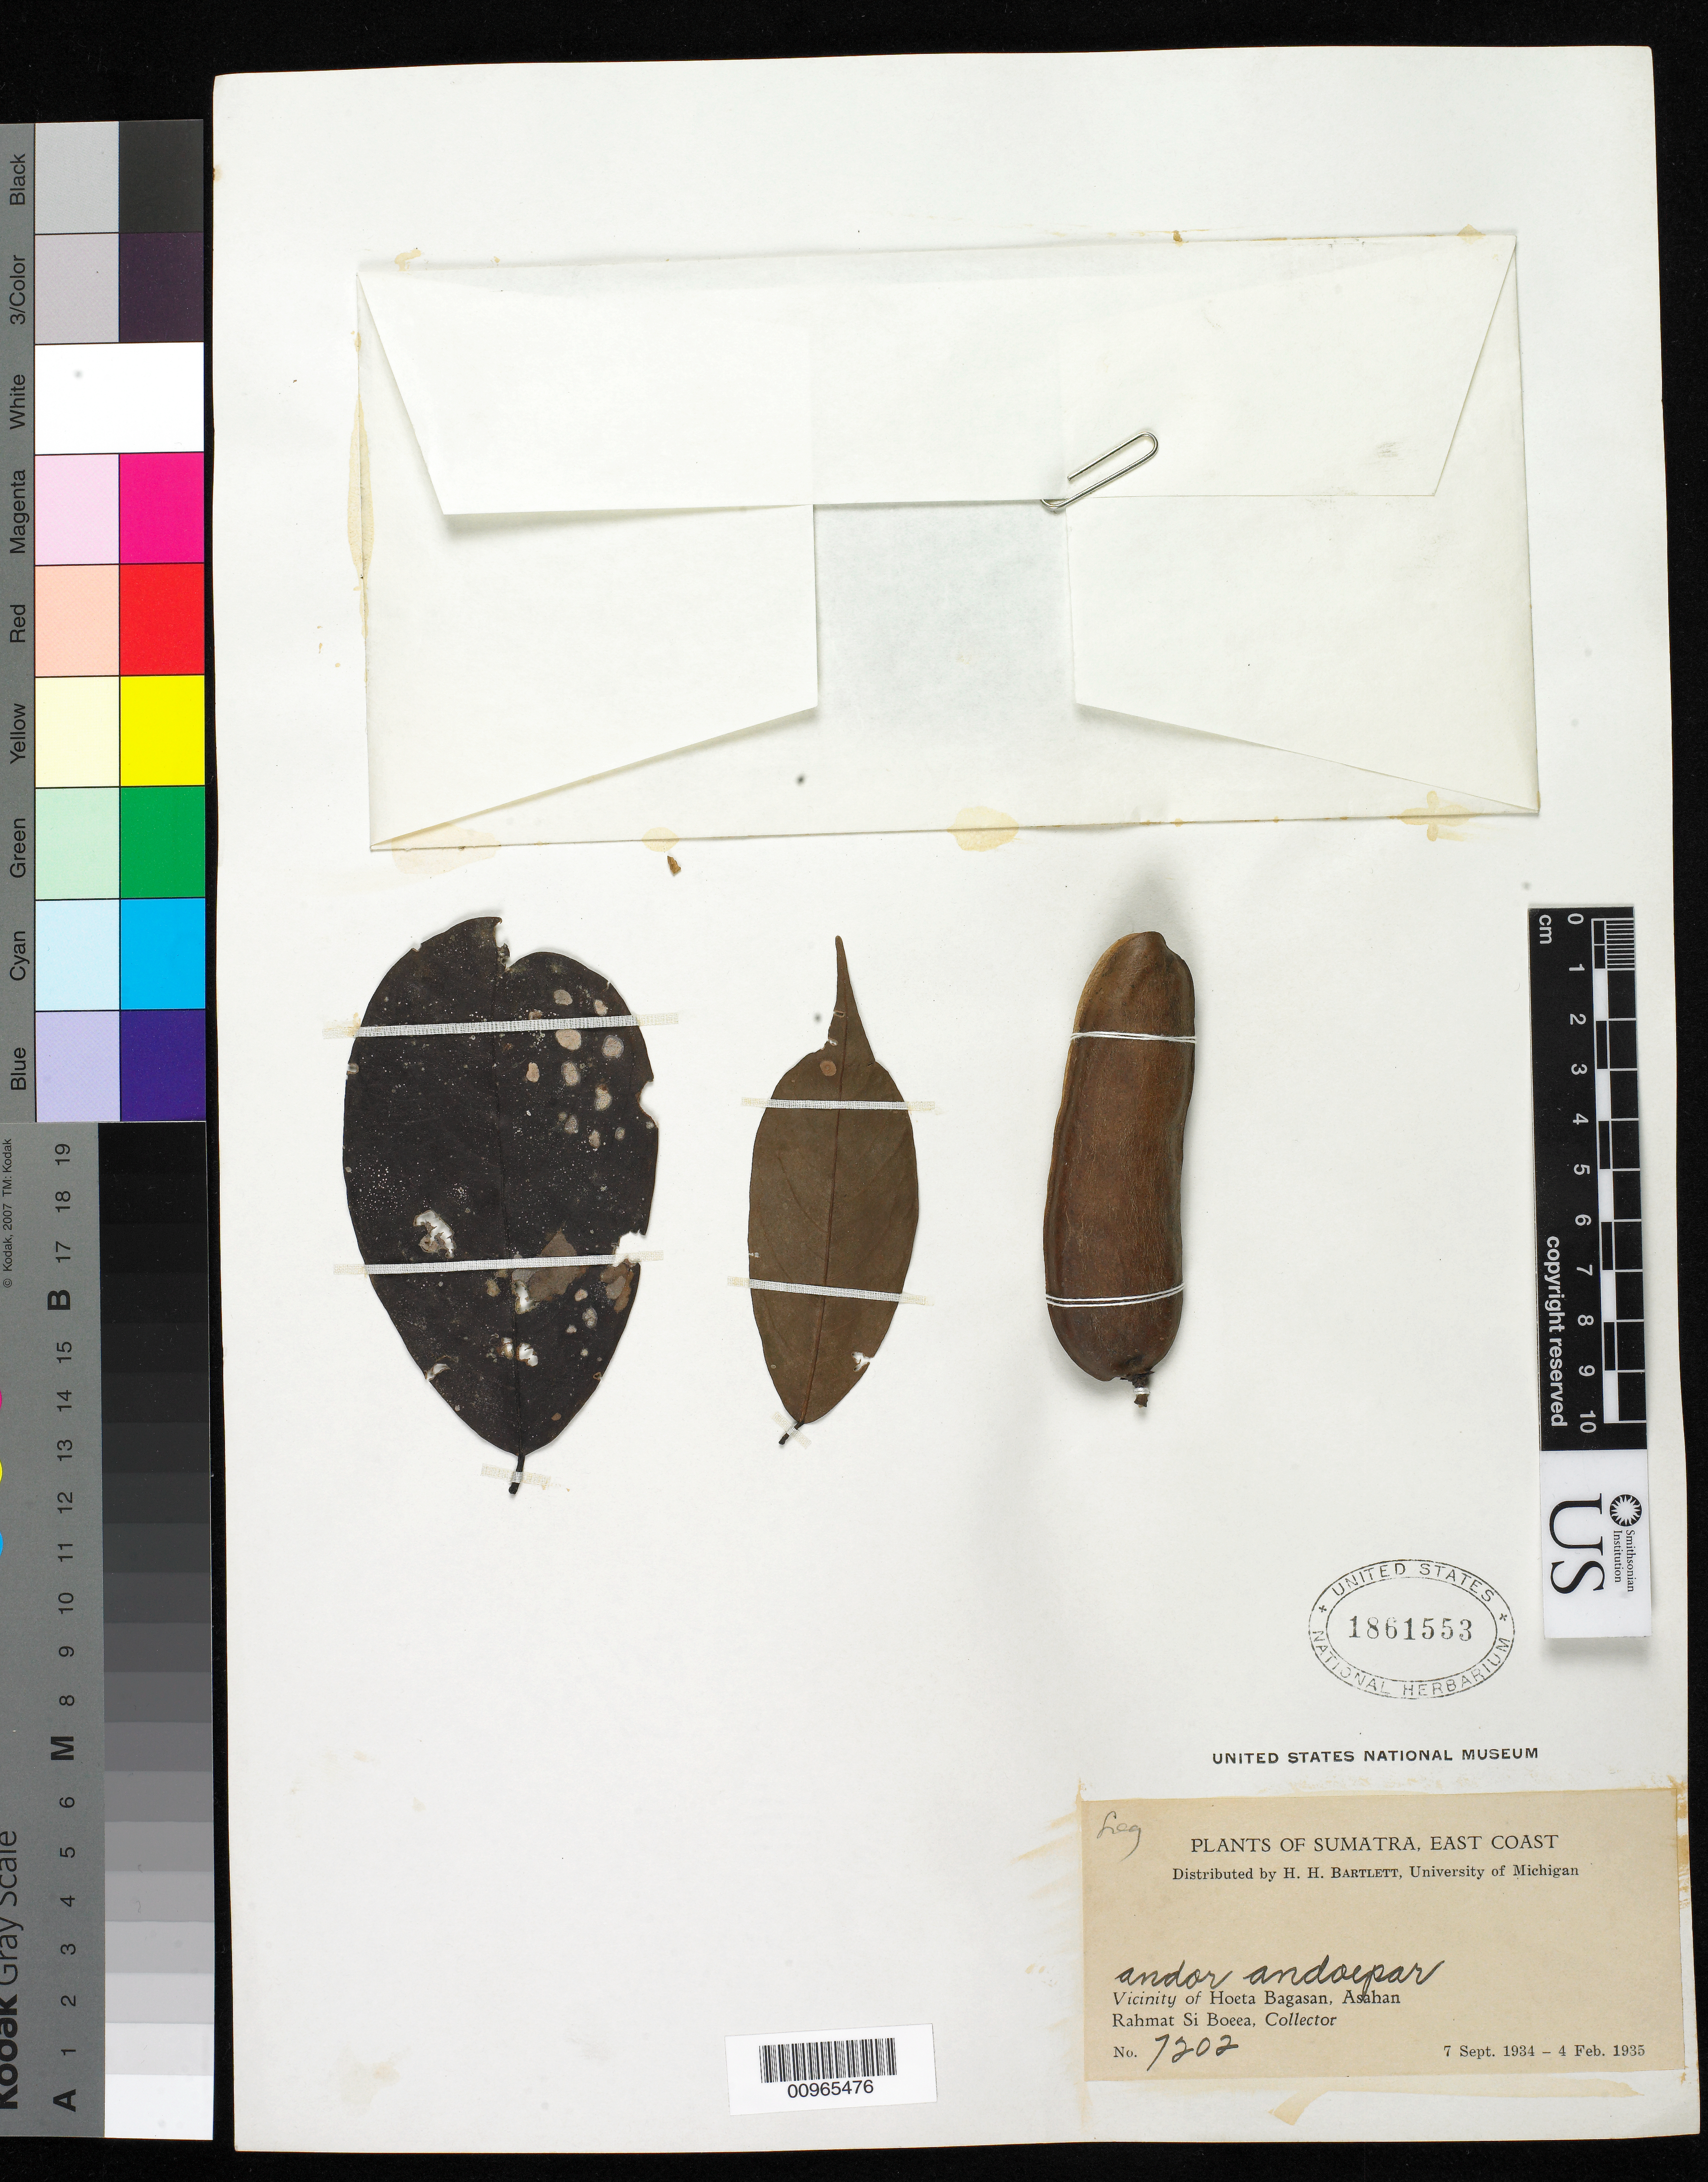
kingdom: Plantae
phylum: Tracheophyta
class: Magnoliopsida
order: Fabales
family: Fabaceae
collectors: Rahmat Si Boeea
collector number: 7202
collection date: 1934-09-07/1935-02-04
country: Indonesia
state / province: Sumatra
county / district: Sumatera Utara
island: Sumatra I.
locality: (East Coast) vicinity of Hoeta Bagasan, Asahan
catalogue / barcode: US 1861553